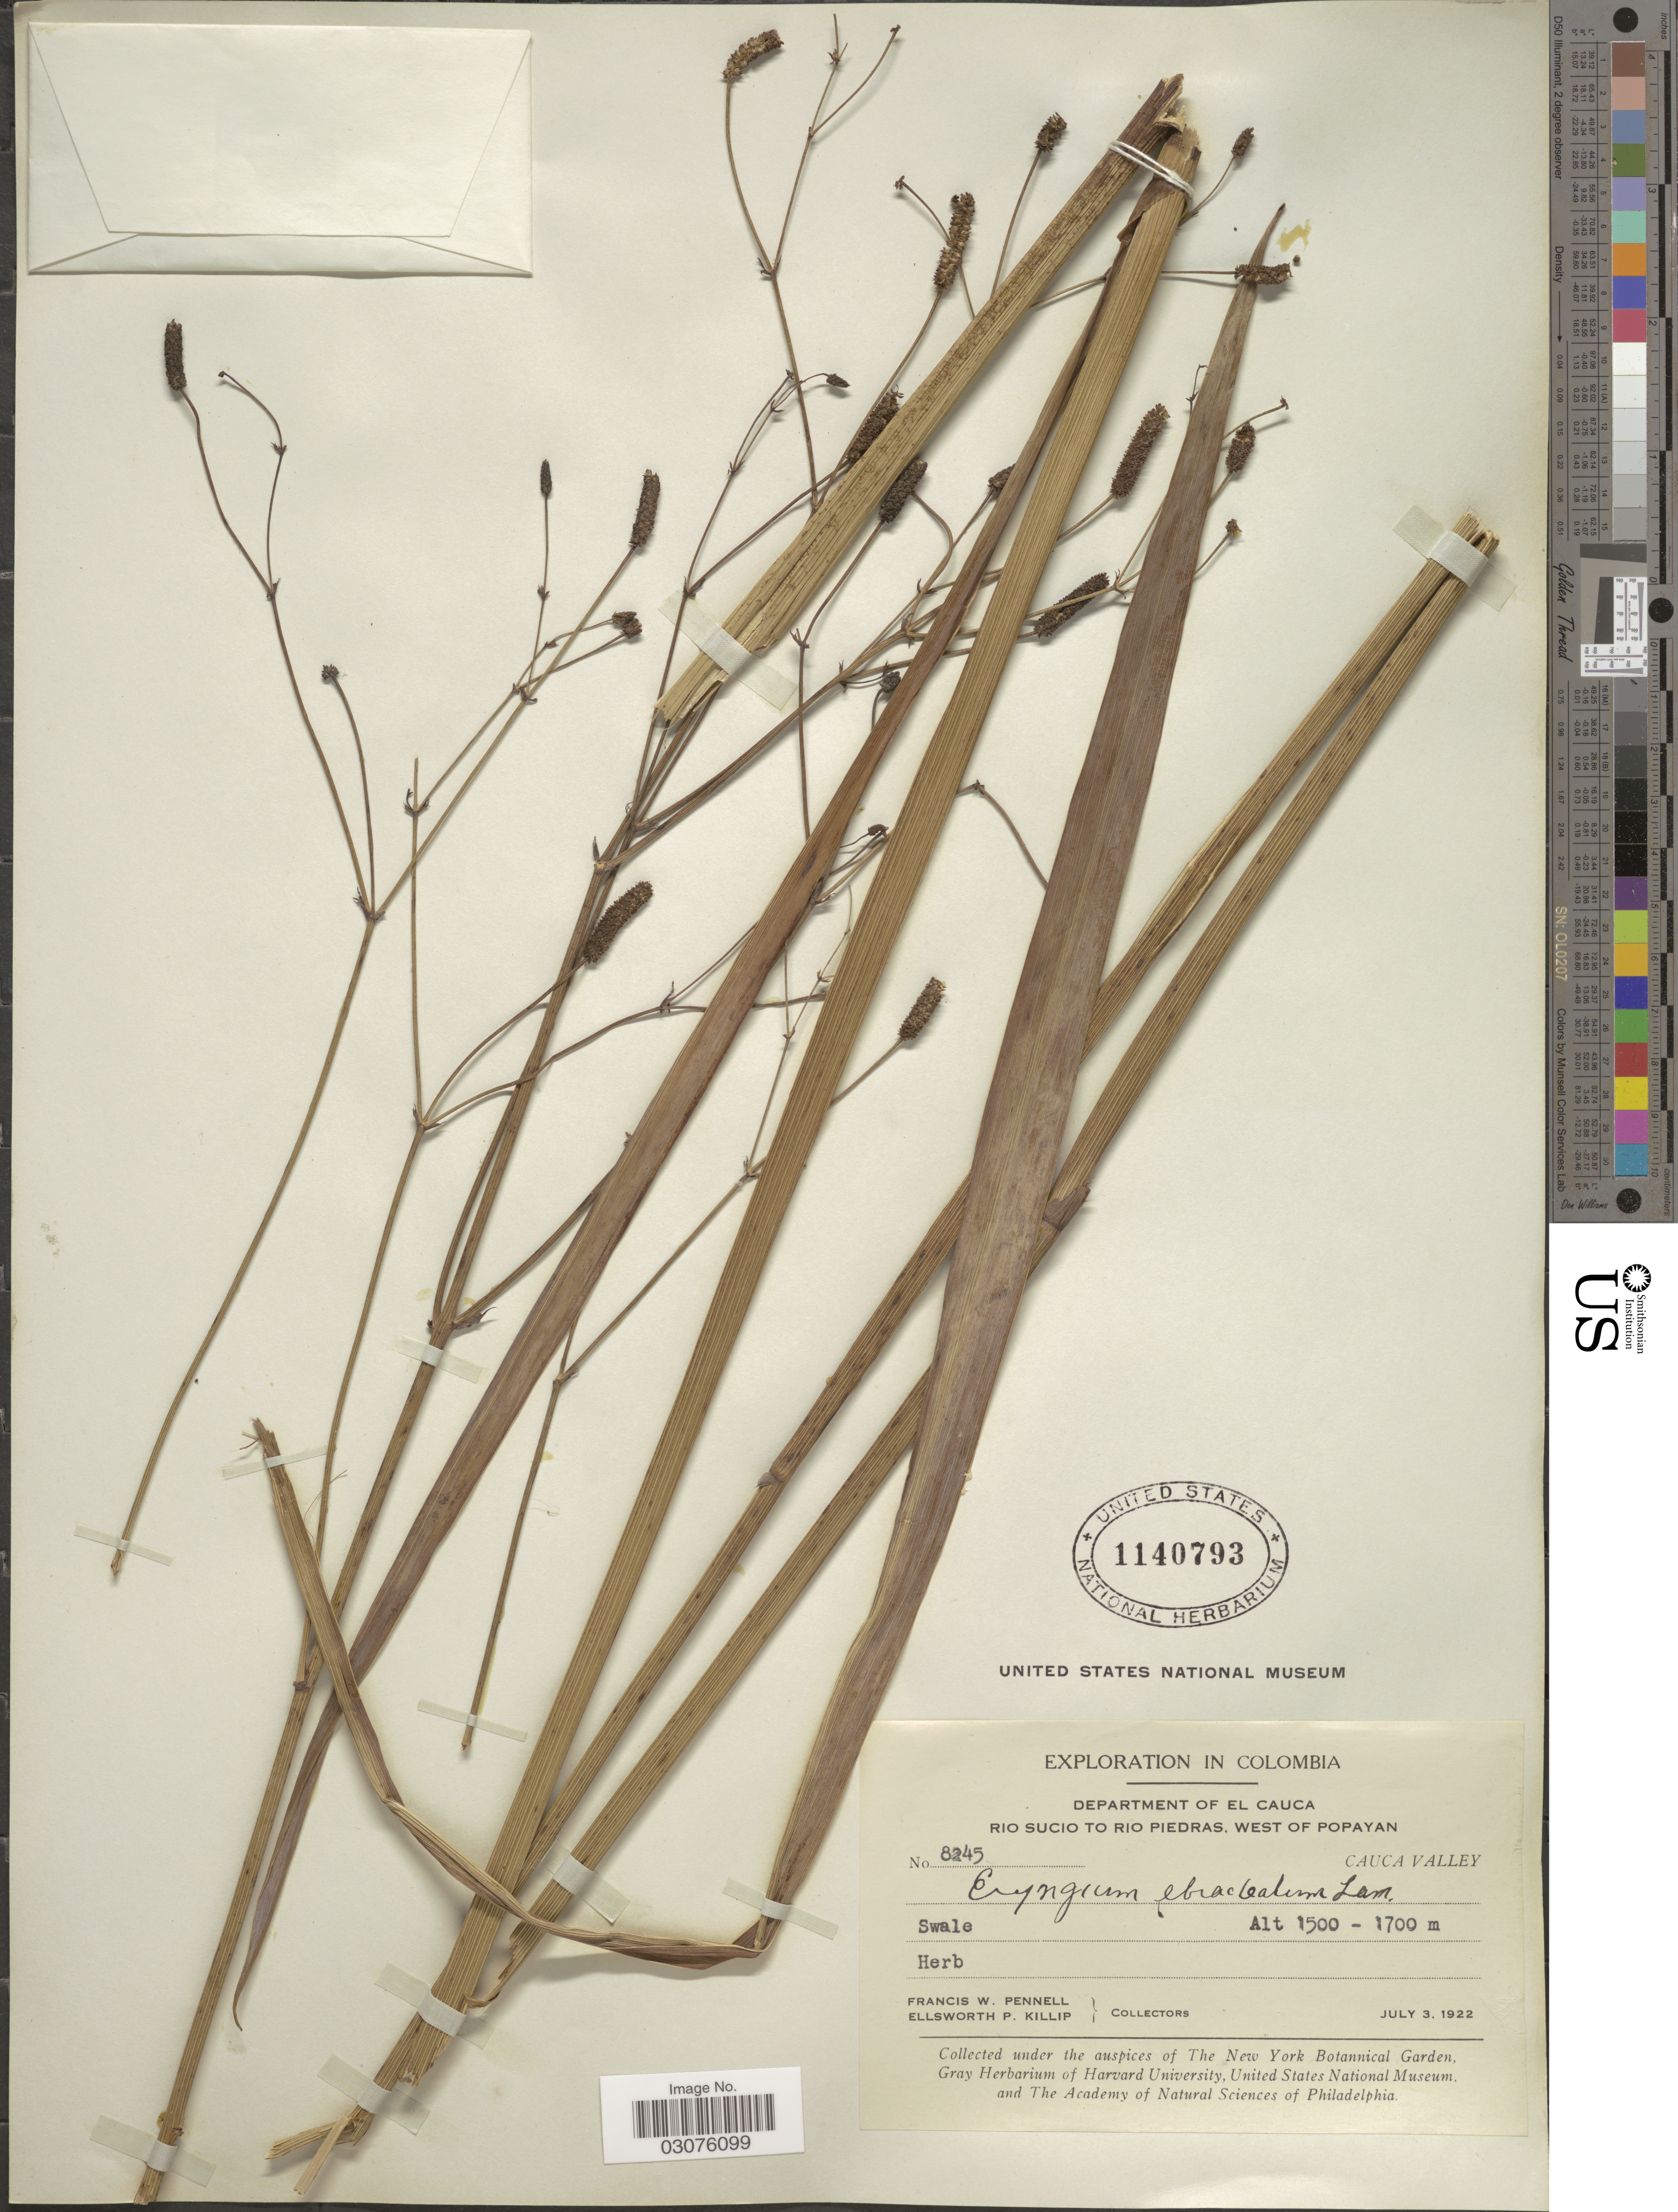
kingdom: Plantae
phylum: Tracheophyta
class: Magnoliopsida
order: Apiales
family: Apiaceae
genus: Eryngium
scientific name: Eryngium ebracteatum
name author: Lam.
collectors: F. W. Pennell & E. P. Killip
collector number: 8245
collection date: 1922-07-03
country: Colombia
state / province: Cauca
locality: Department of El Cauca. Rio Sucio to Rio Piedras, West of Popayan. Cauca Valley.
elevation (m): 1500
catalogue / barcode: US 1140793